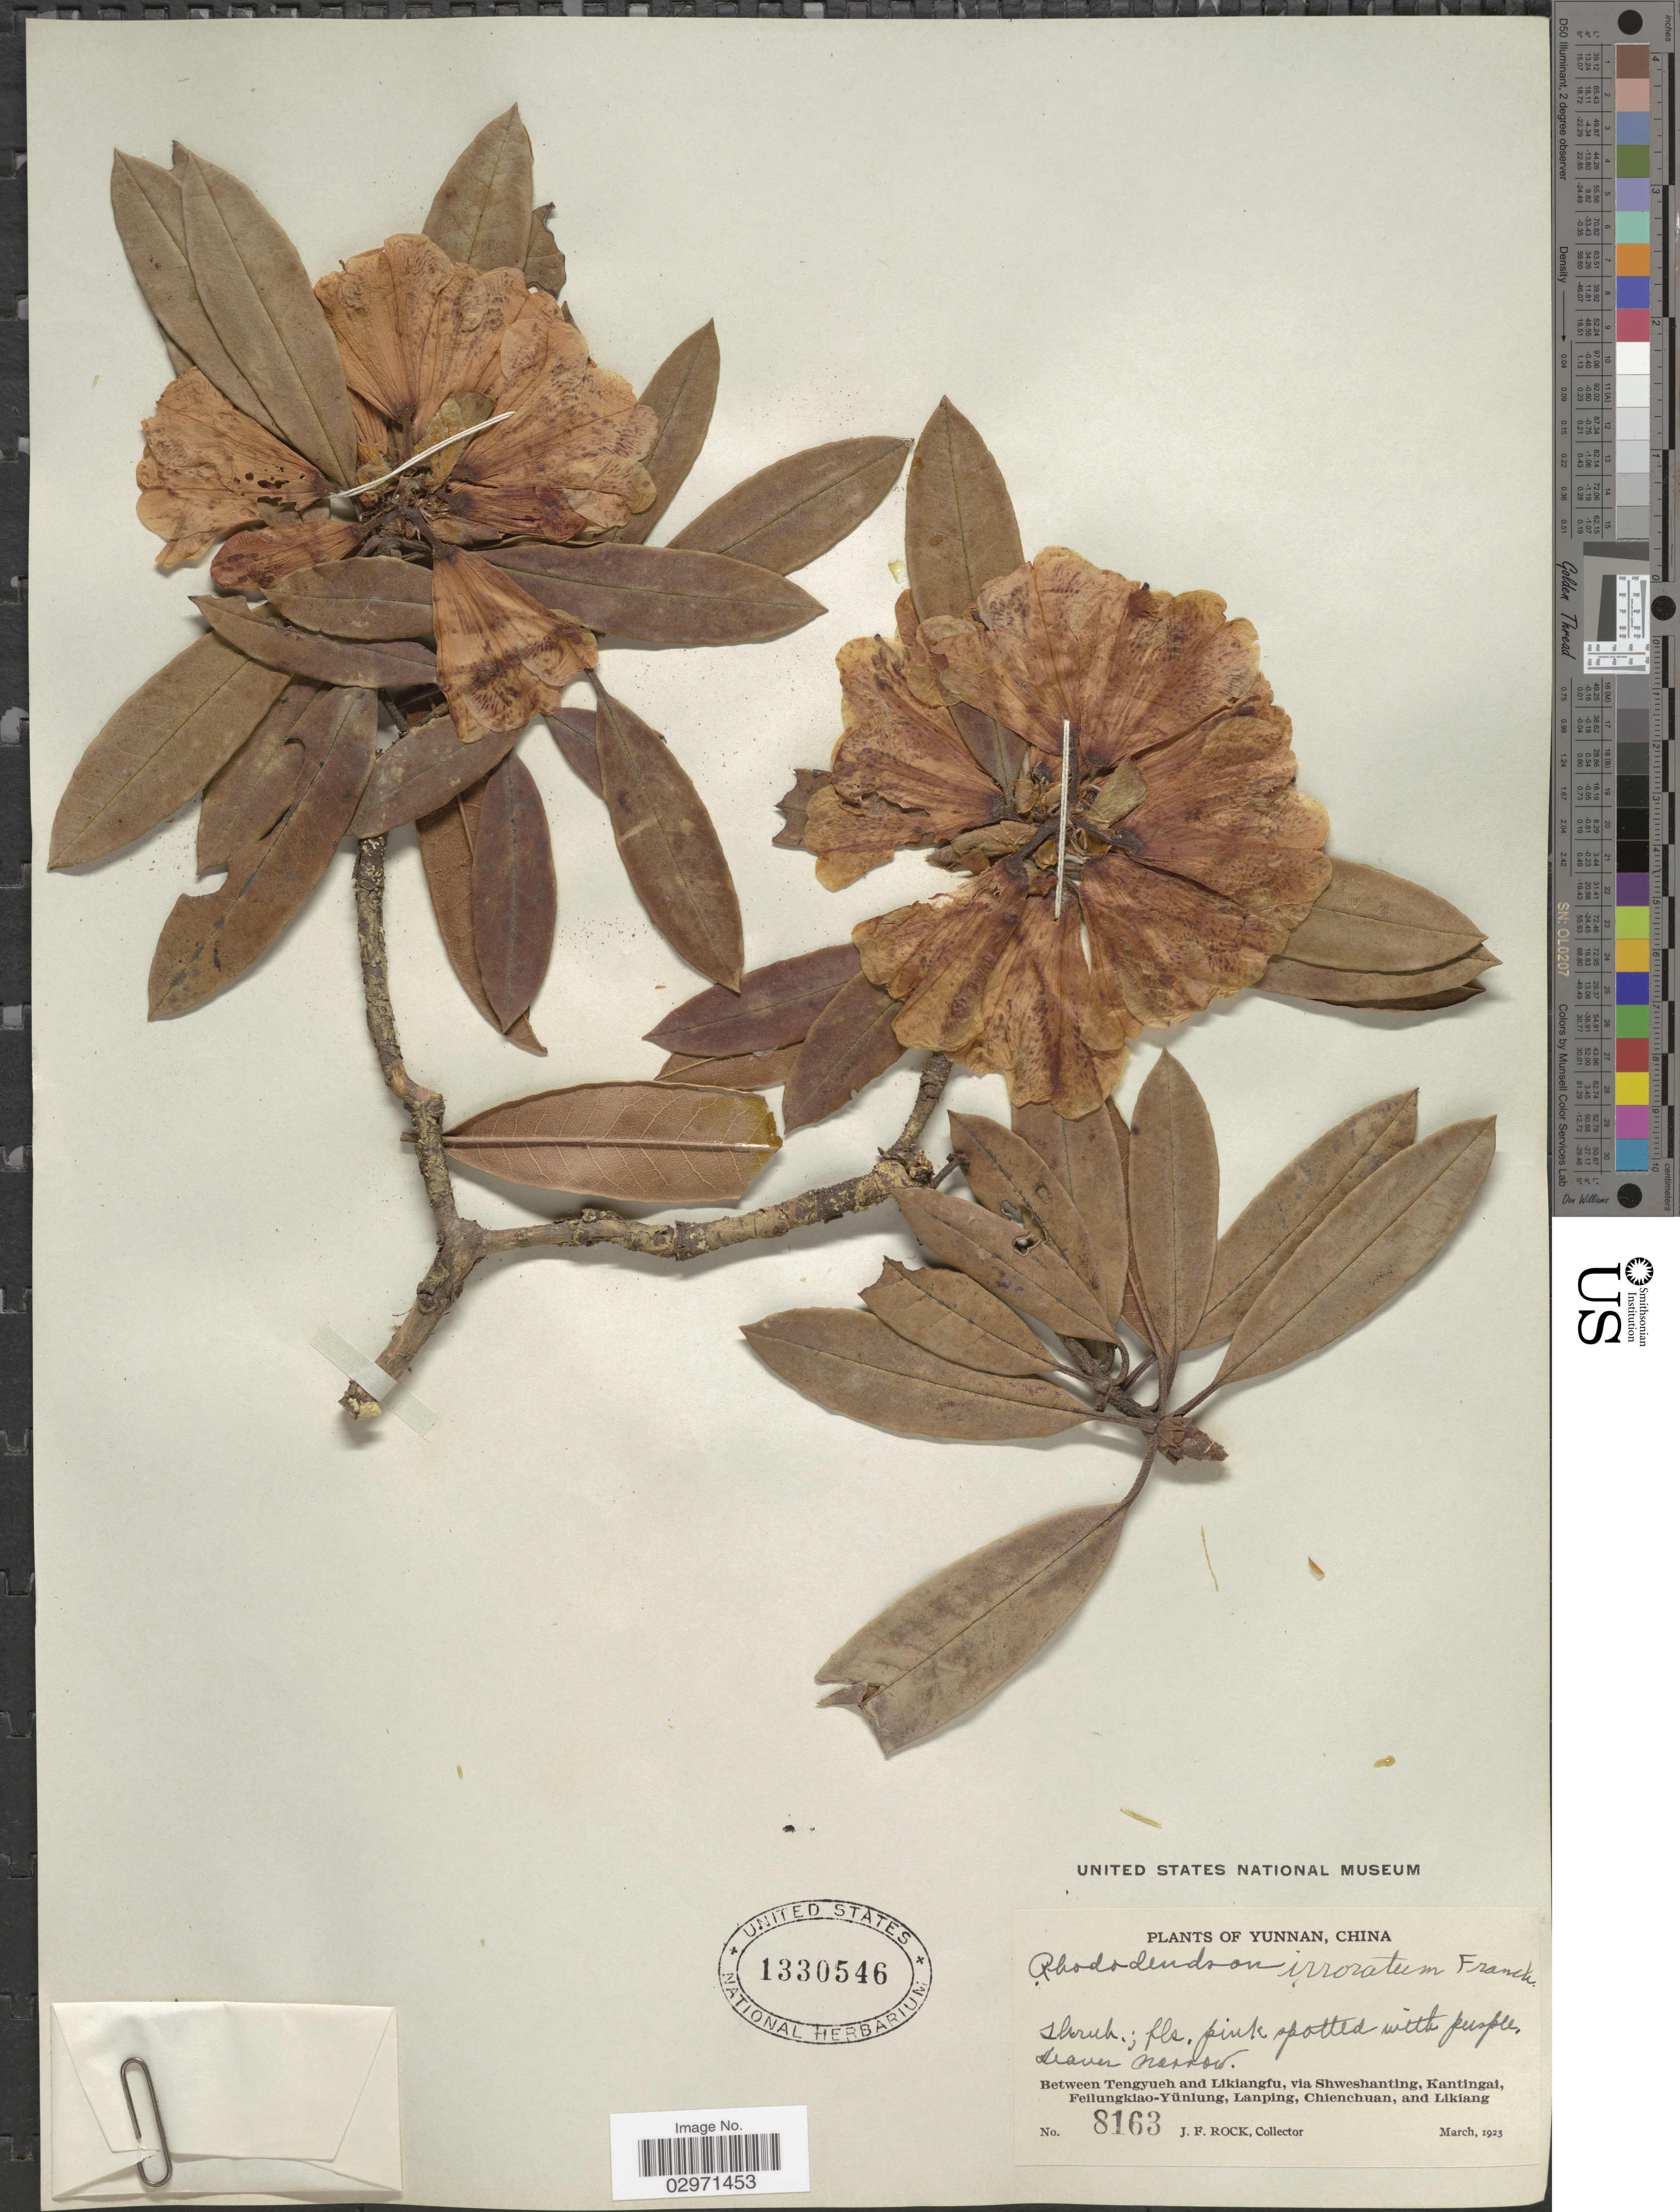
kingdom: Plantae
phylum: Tracheophyta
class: Magnoliopsida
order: Ericales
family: Ericaceae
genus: Rhododendron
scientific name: Rhododendron irroratum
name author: Franch.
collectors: J. Rock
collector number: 8163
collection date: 1923-03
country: China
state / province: Yunnan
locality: Between Tengyueh and Likiangfu, via Shweshanting, Kantingai, Feilungkiao-Yünlung, Lanping, Chienchuan, and Likiang.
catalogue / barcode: US 1330546